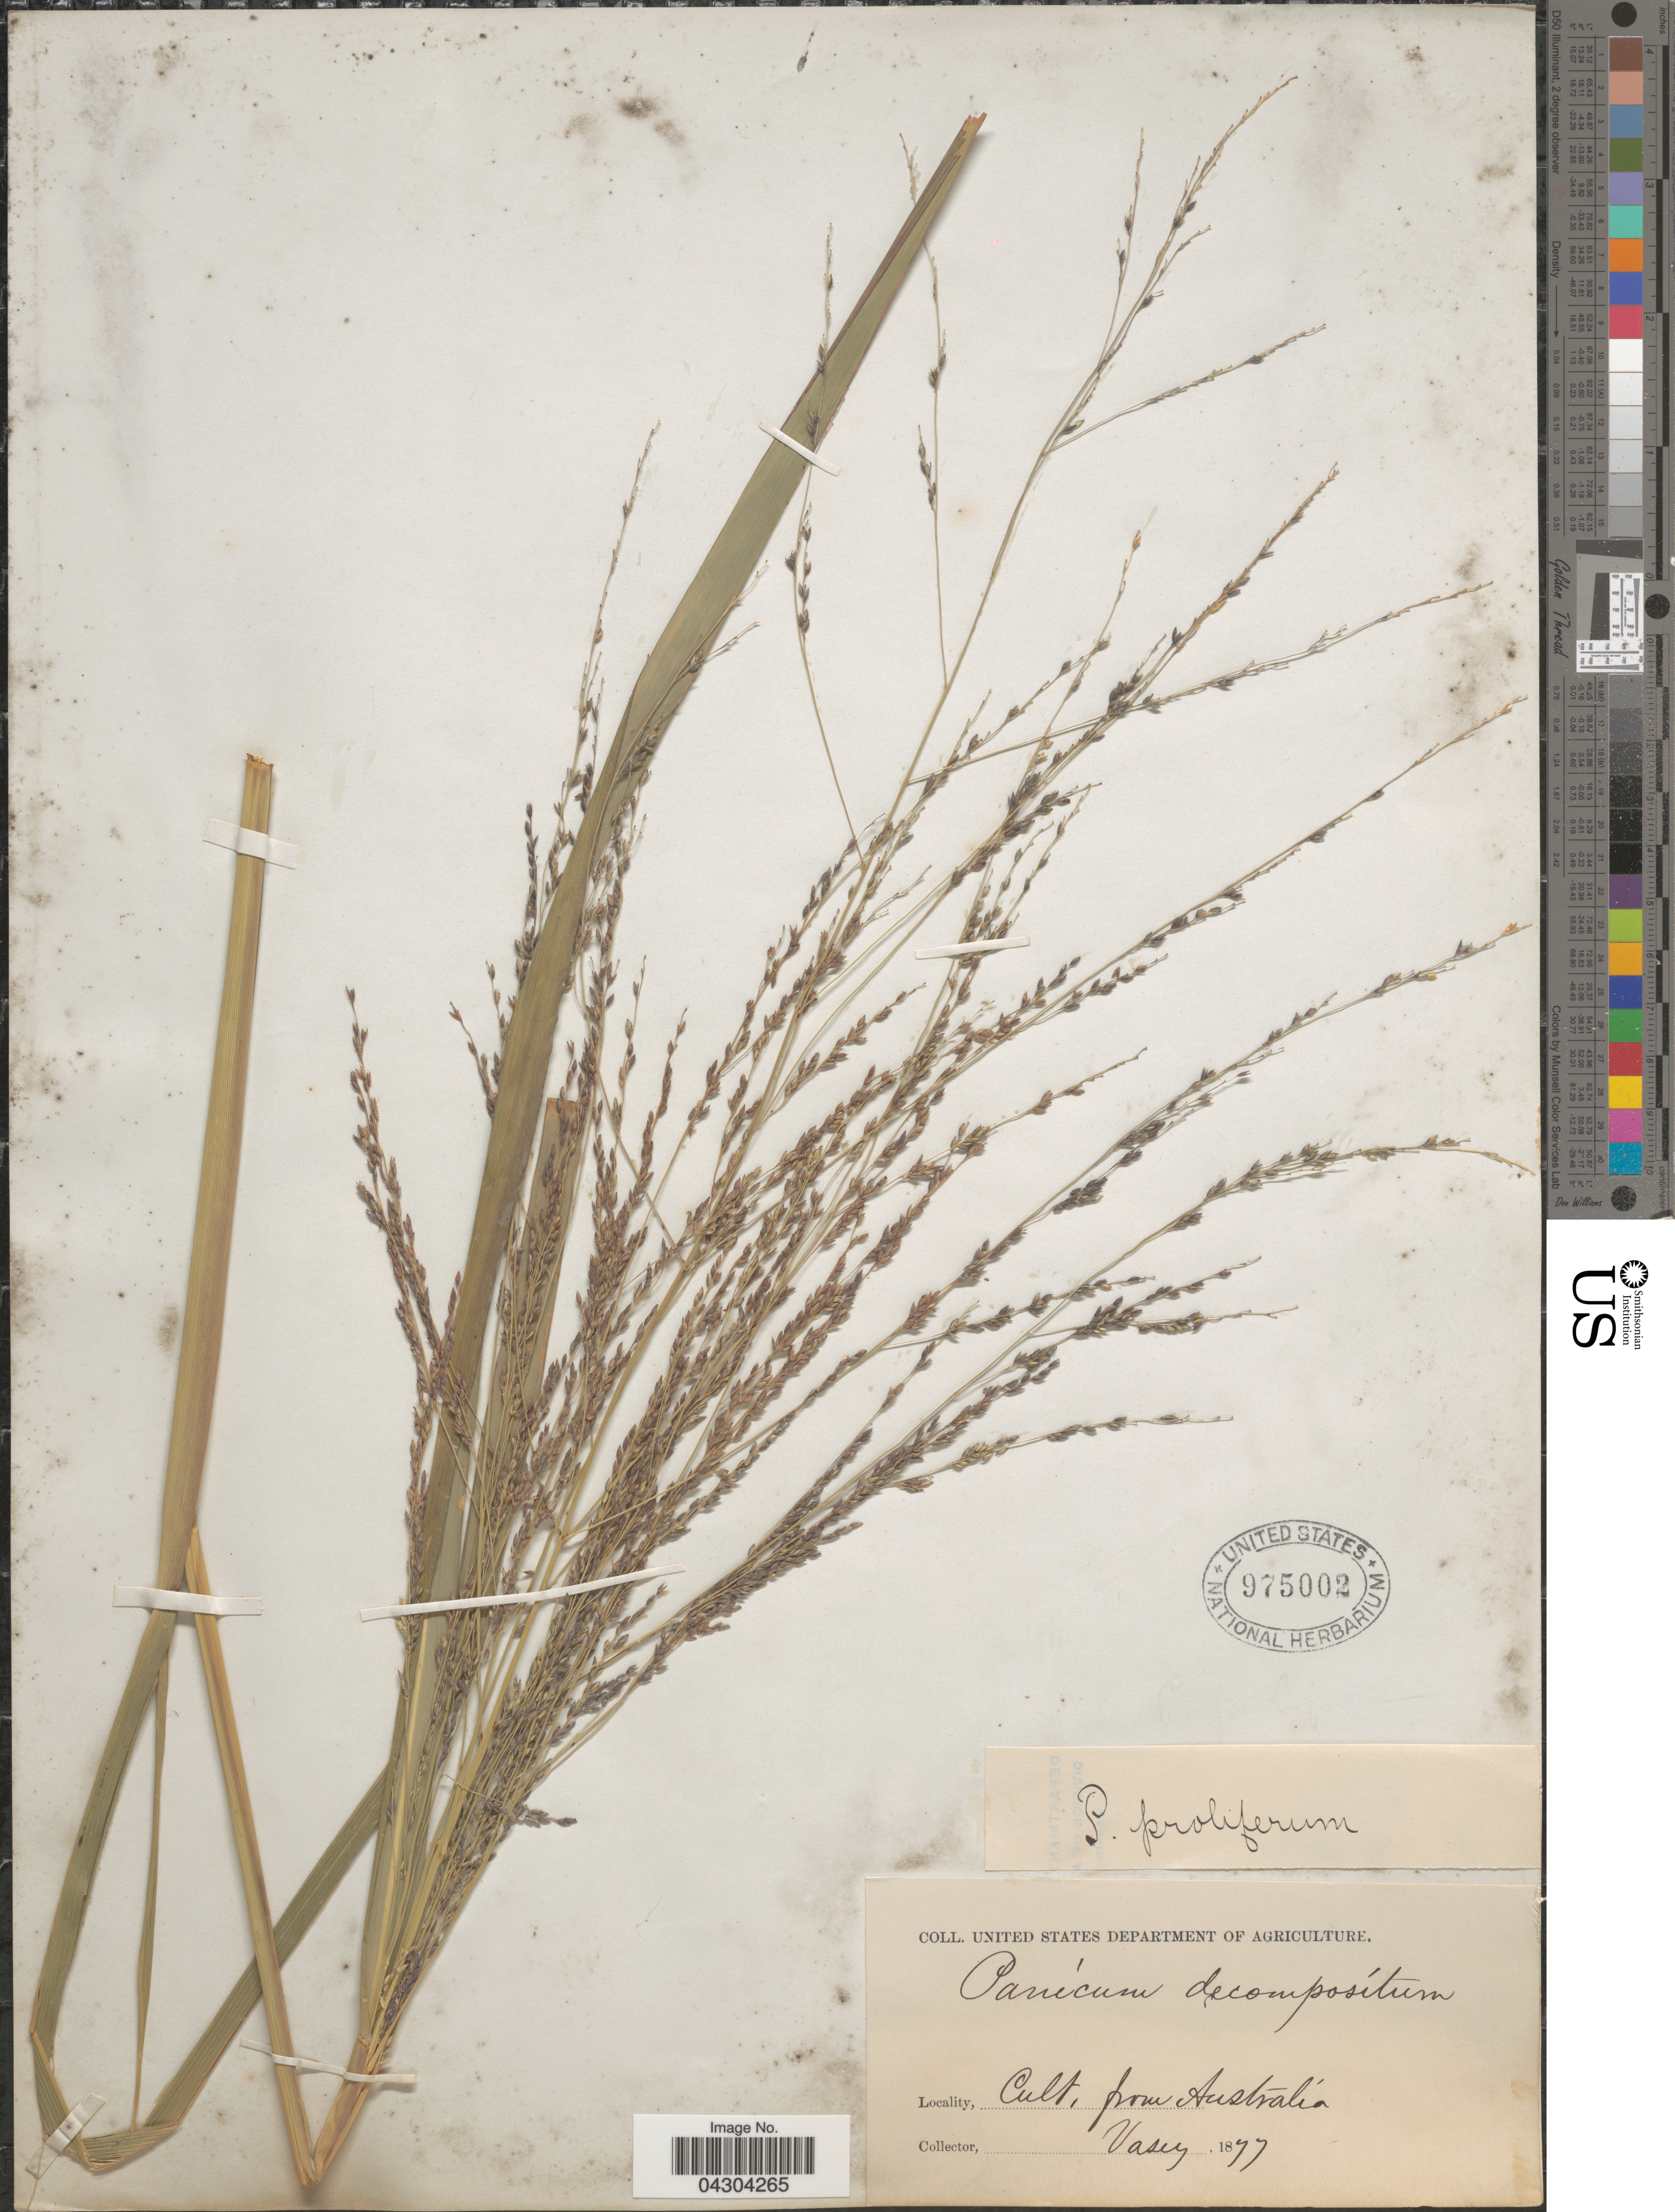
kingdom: Plantae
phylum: Tracheophyta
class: Liliopsida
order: Poales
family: Poaceae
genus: Panicum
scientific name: Panicum dichotomiflorum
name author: Michx.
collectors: Vasey, --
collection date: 1877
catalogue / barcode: US 975002